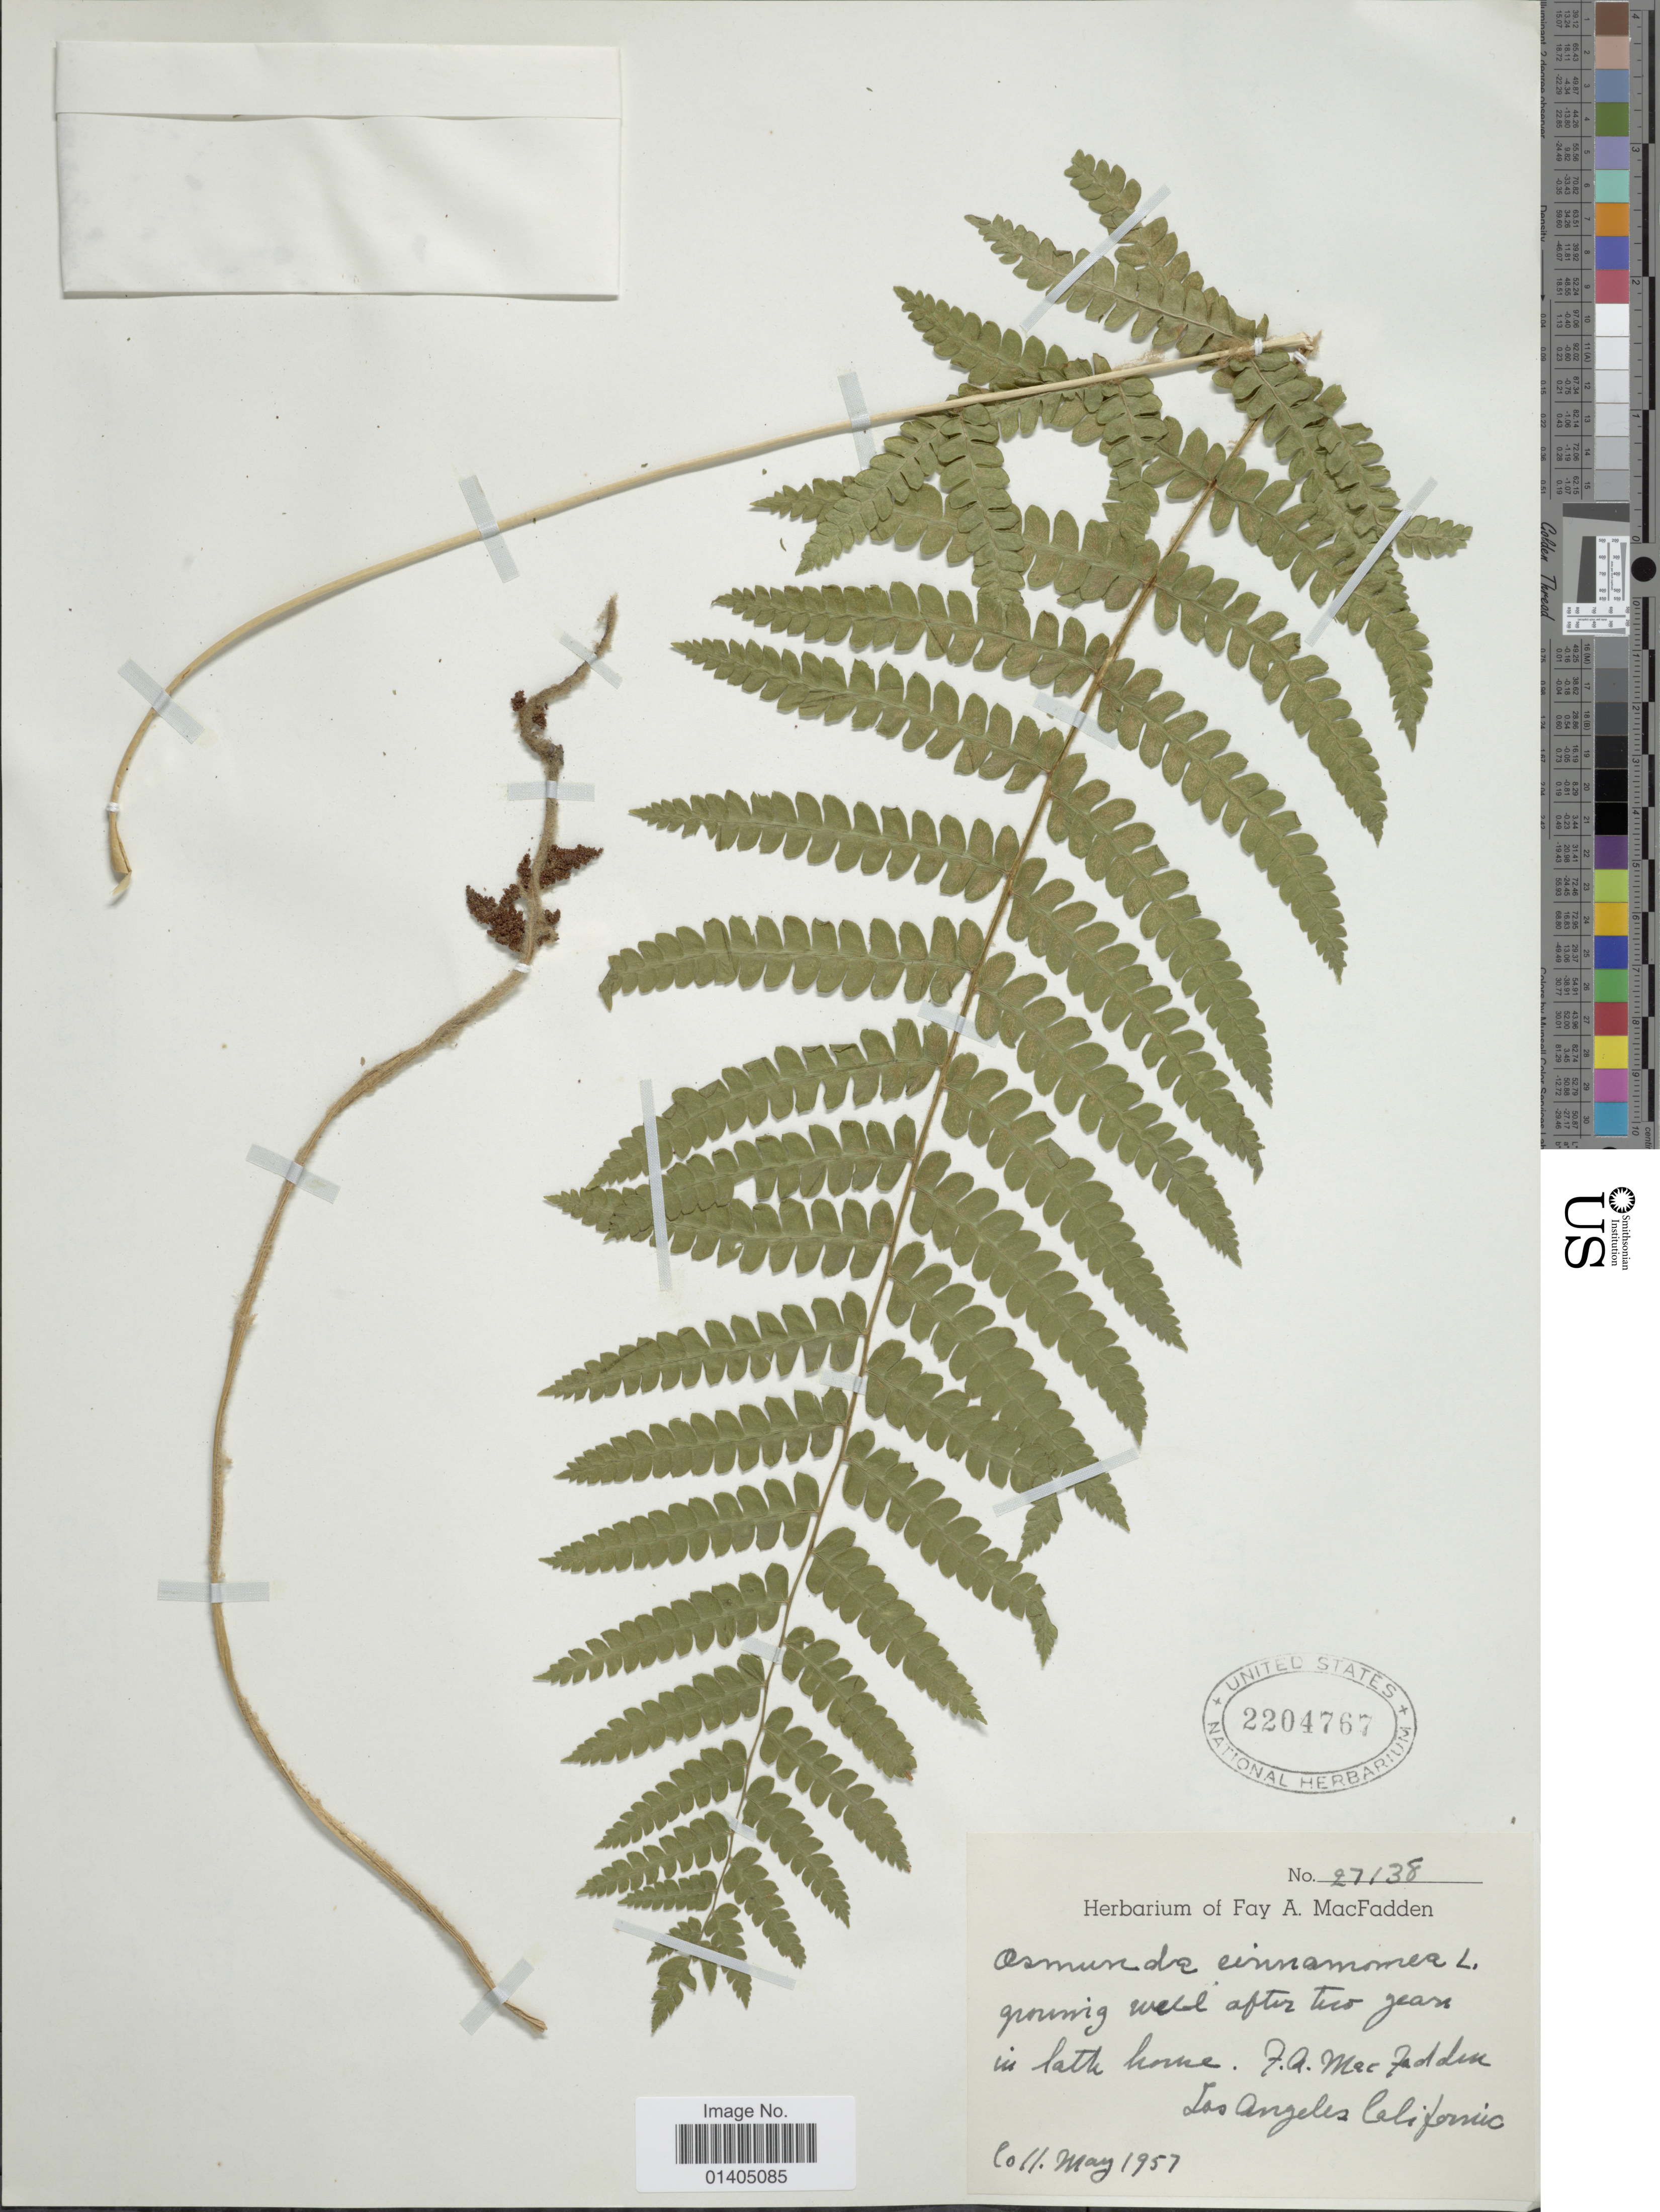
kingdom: Plantae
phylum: Tracheophyta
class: Polypodiopsida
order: Osmundales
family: Osmundaceae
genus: Osmundastrum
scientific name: Osmundastrum cinnamomeum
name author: (L.) C. Presl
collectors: F. MacFadden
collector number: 27138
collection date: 1957-05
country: United States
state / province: California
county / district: Los Angeles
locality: Los Angeles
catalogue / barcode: US 220767